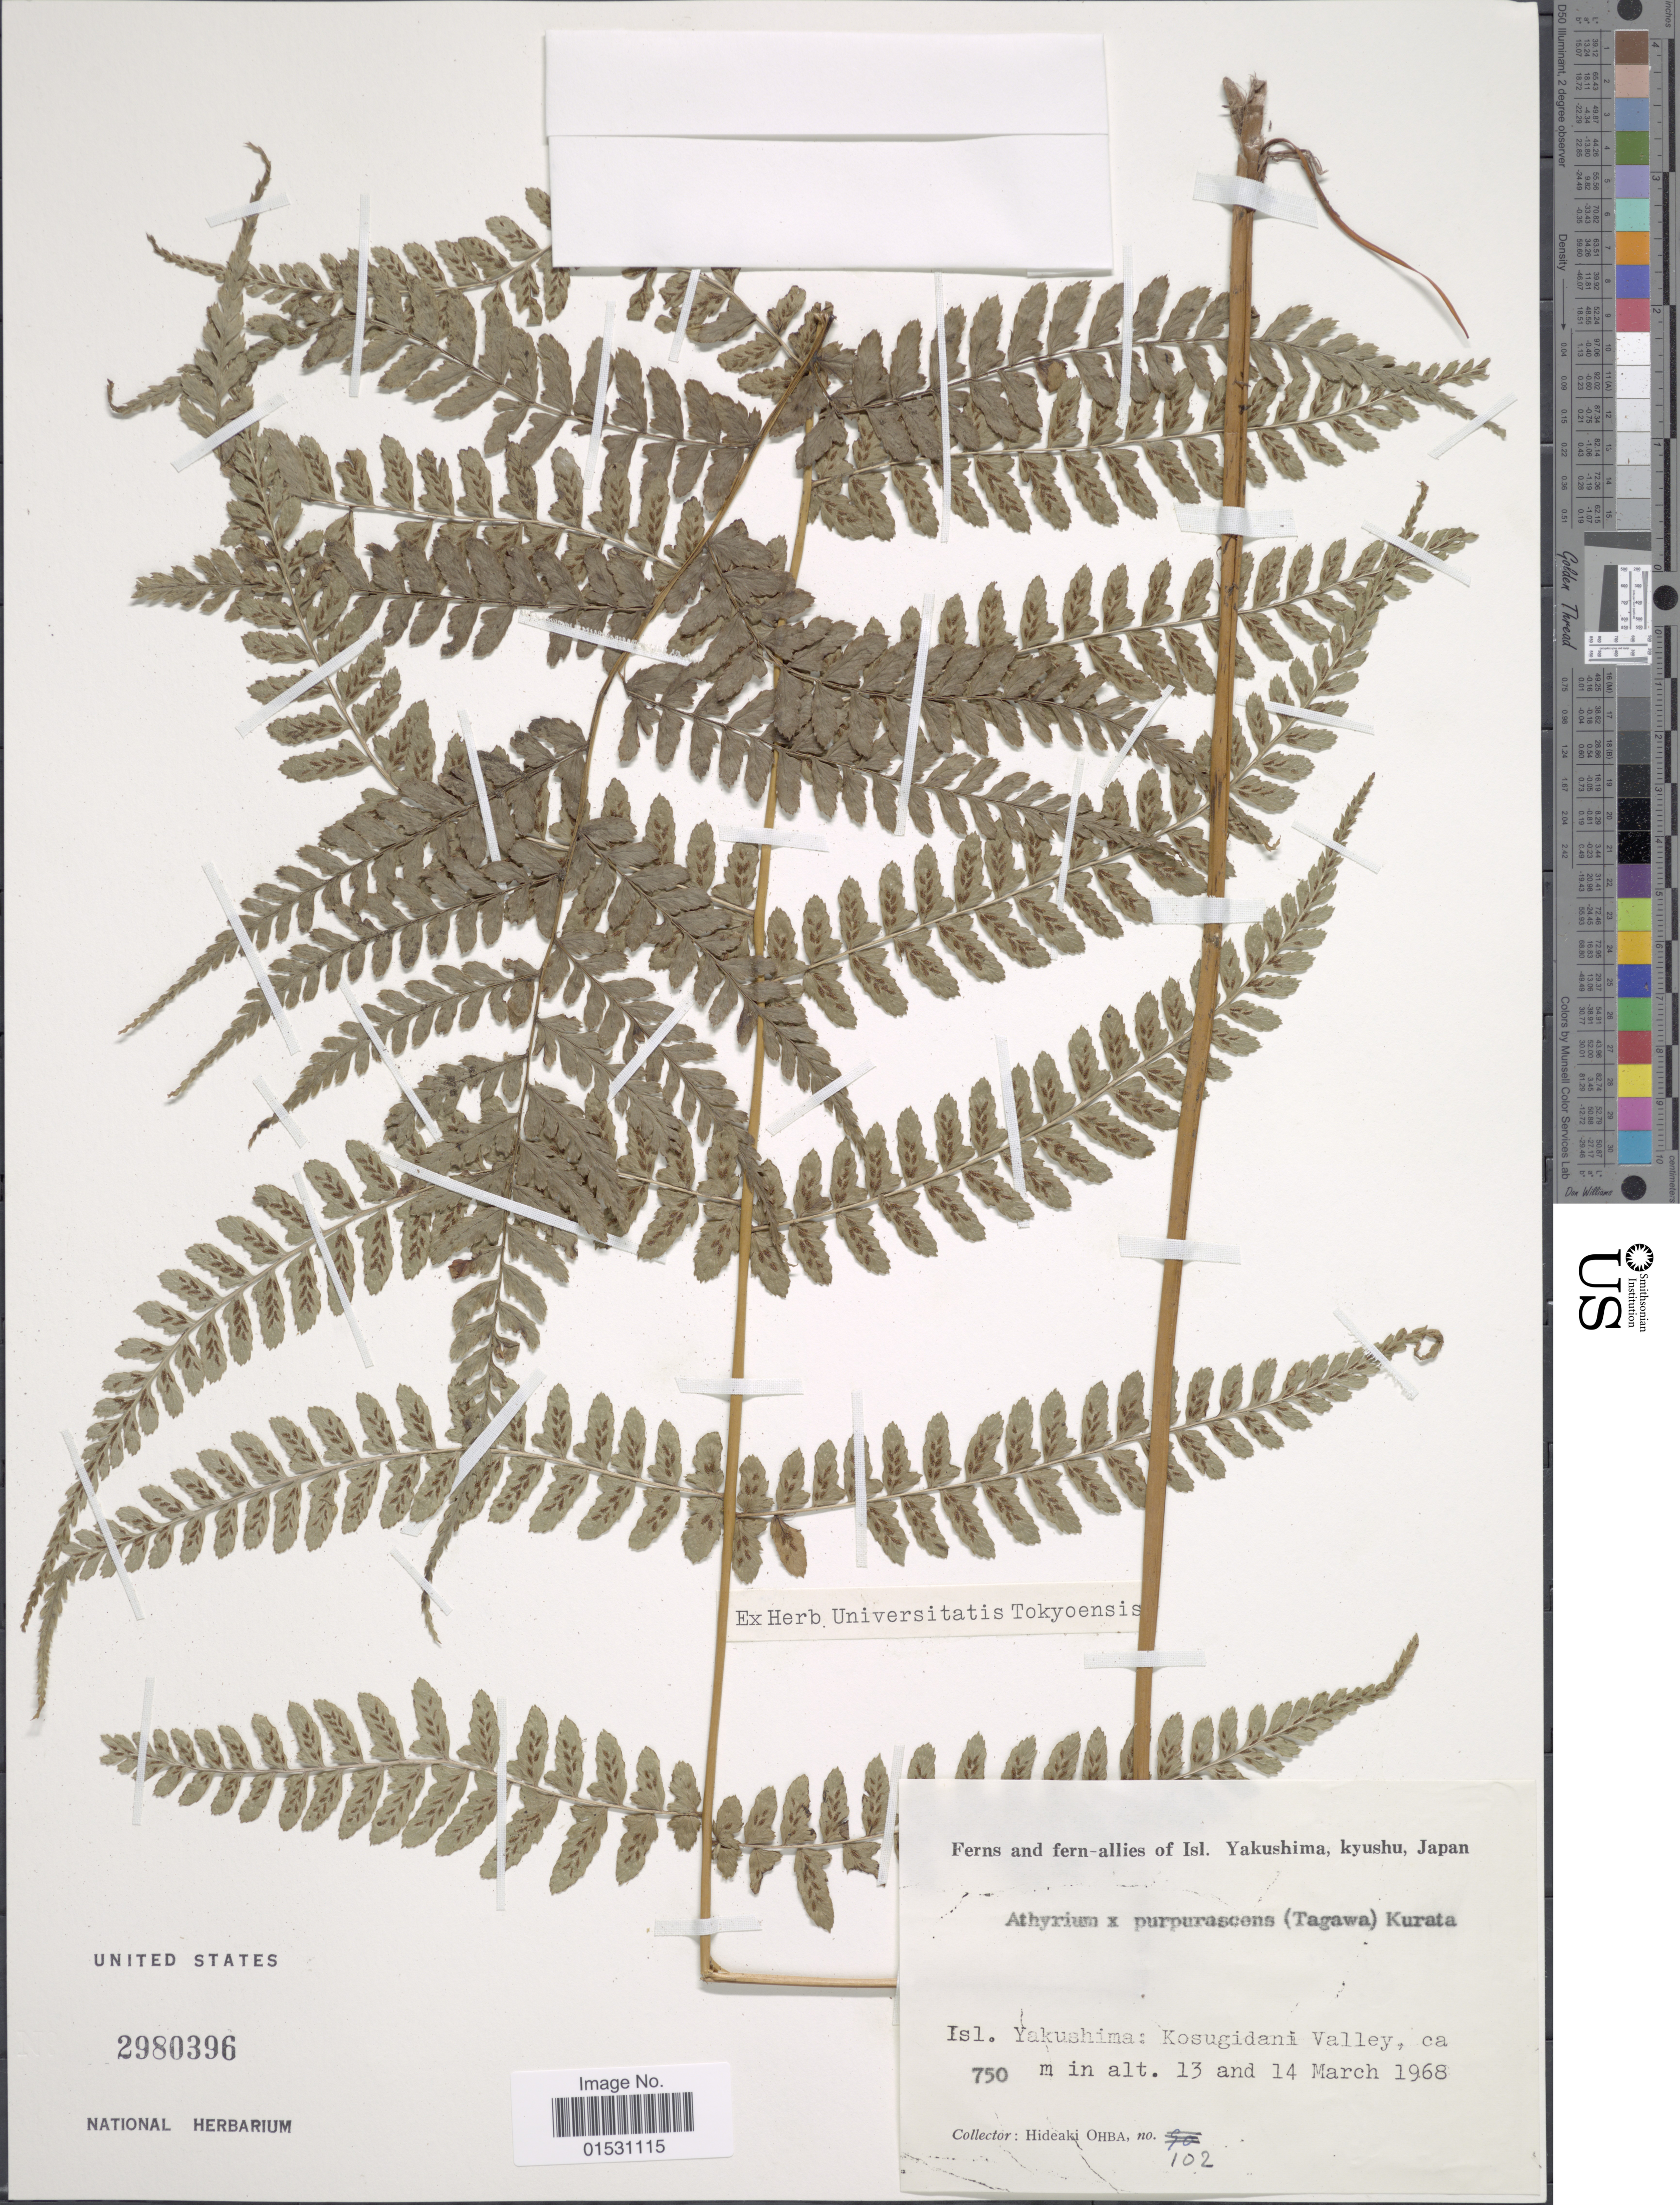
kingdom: Plantae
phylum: Tracheophyta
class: Polypodiopsida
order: Polypodiales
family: Athyriaceae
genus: Athyrium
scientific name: Athyrium x purpurascens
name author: (Tagawa) Sa. Kurata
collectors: H. Ohba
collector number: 102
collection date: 1968-03-13/1968-03-14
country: Japan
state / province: Kagosima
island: Yakushima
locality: Isl. Yakushima: Kosugidani Valley.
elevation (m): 750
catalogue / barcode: US 2980396